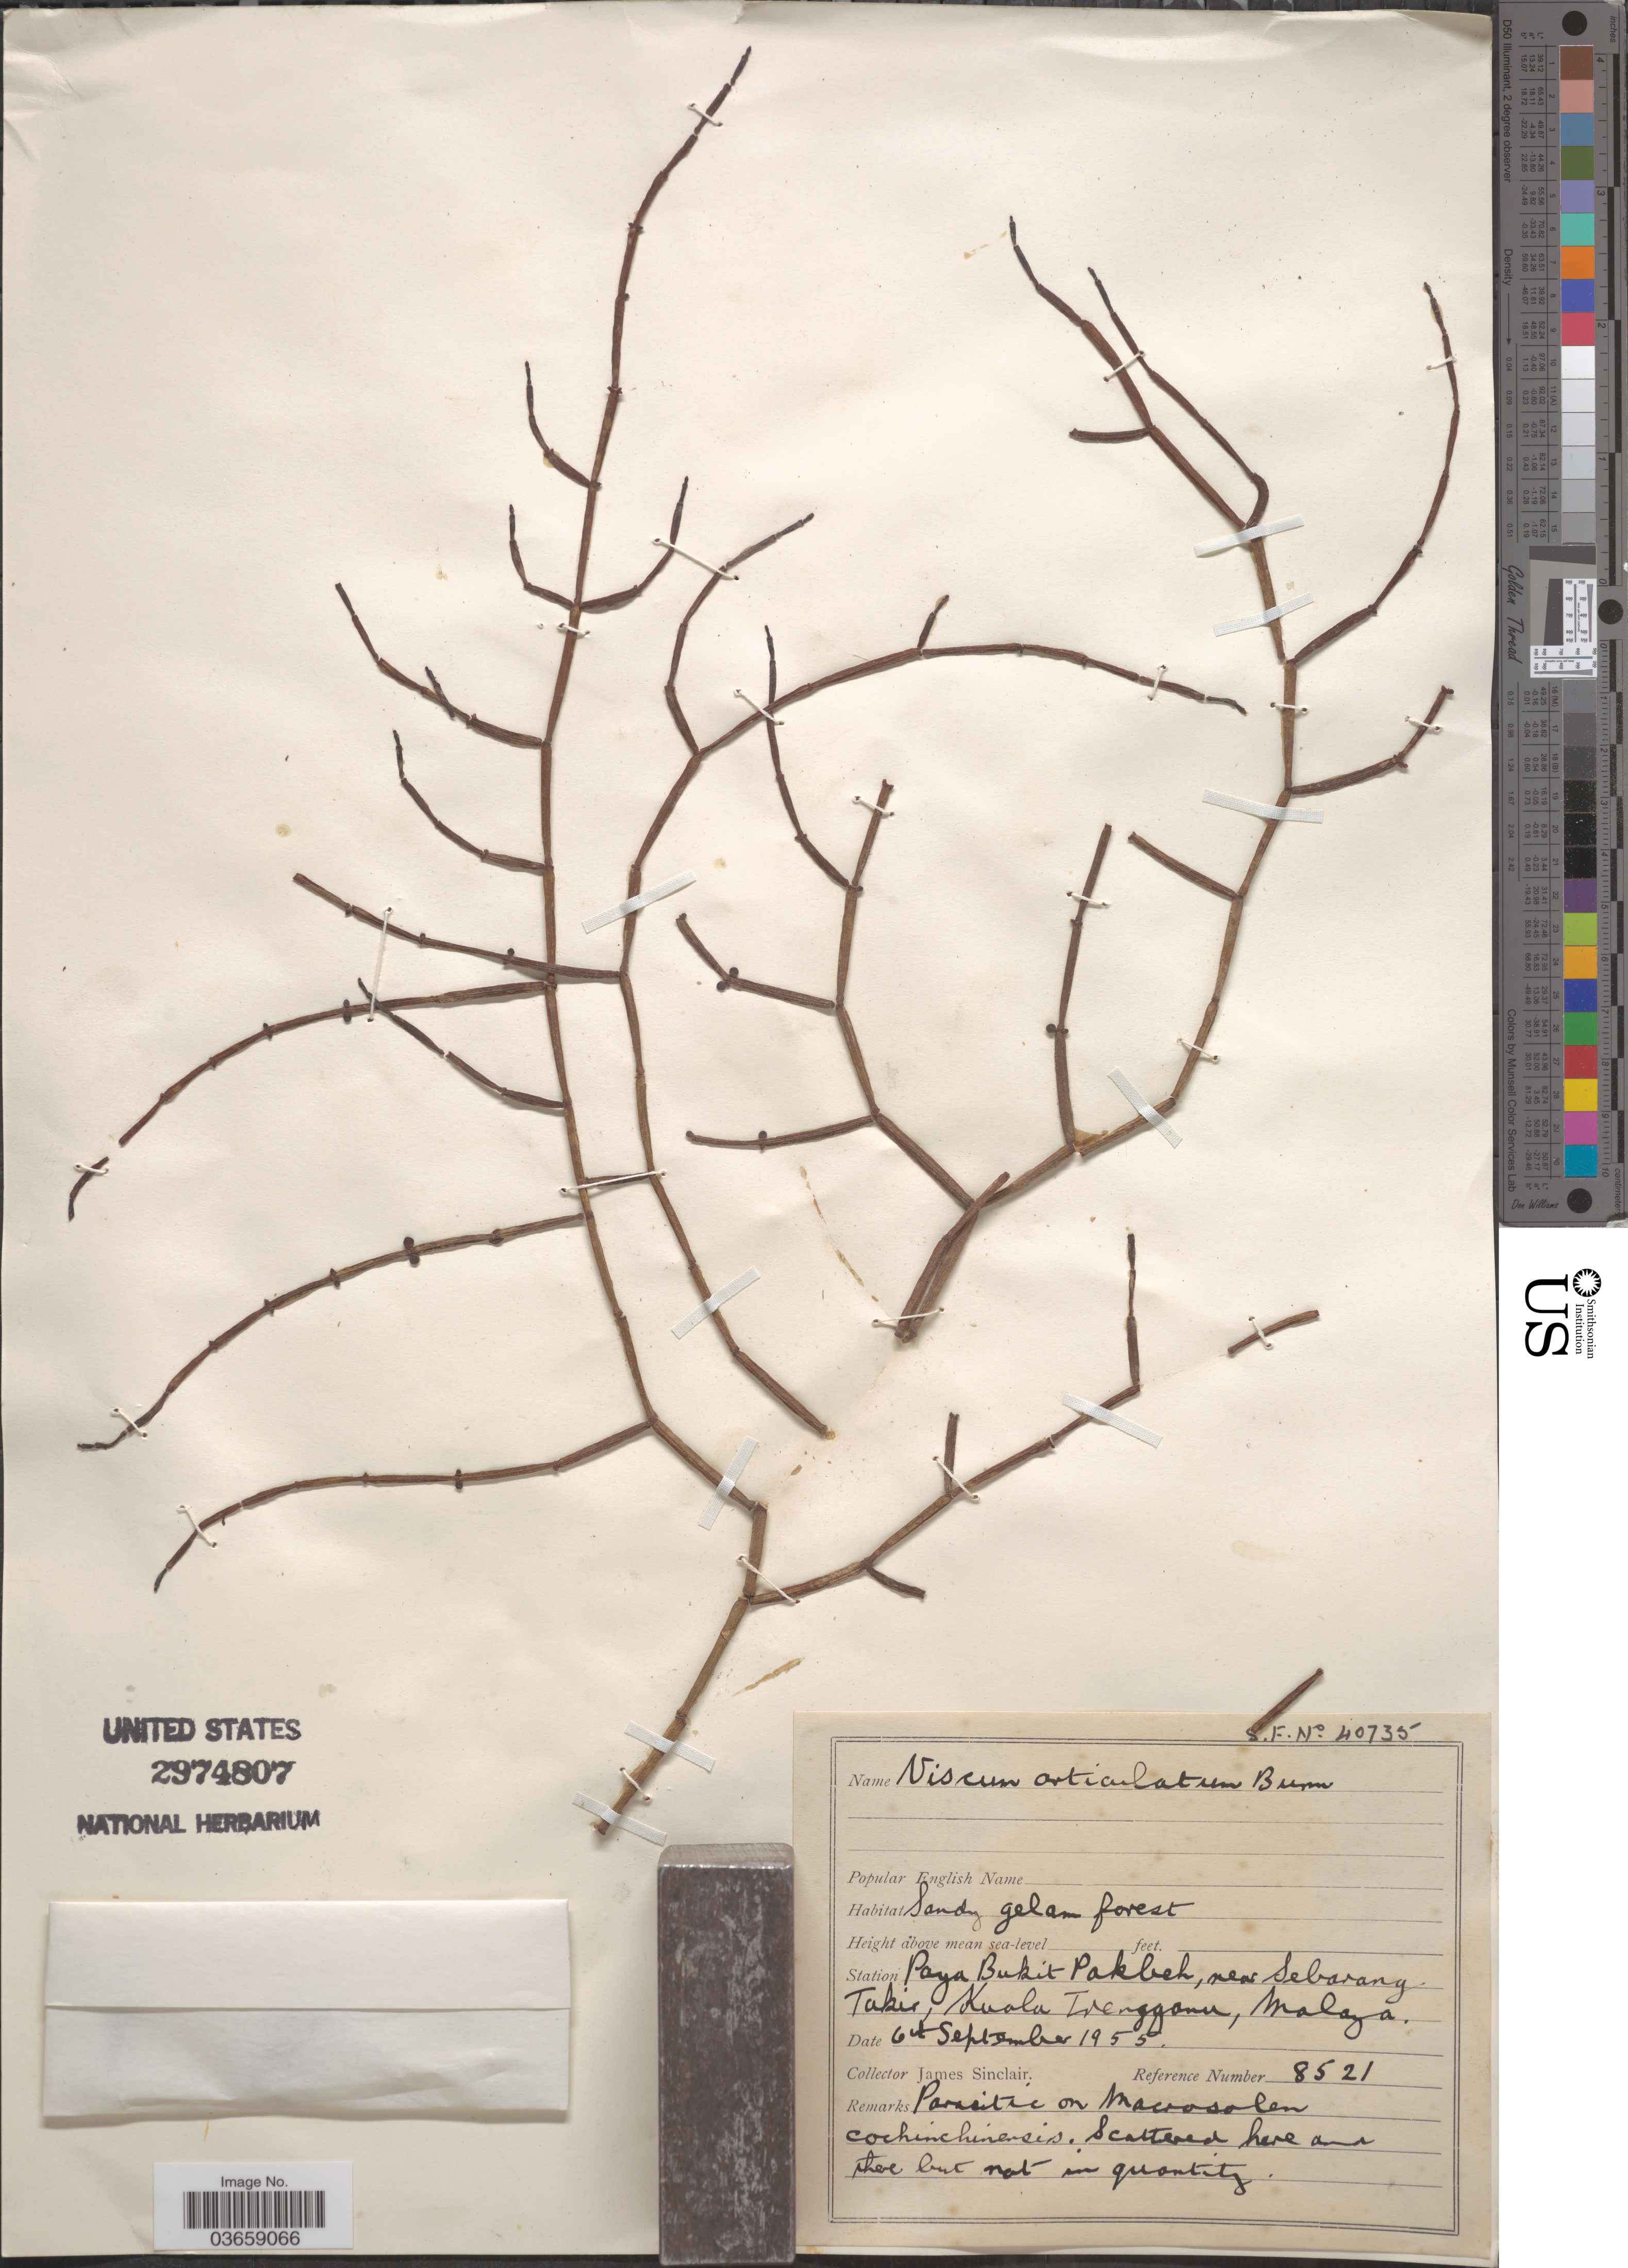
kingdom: Plantae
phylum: Tracheophyta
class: Magnoliopsida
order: Santalales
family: Viscaceae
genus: Viscum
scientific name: Viscum articulatum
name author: Burm. f.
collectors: J. Sinclair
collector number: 8521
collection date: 1955-09-06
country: Malaysia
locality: Station: Paya Bukit Pakbeh, near Sebarang Takir, Kuala Trengganu, Malaya.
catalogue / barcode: US 2974807